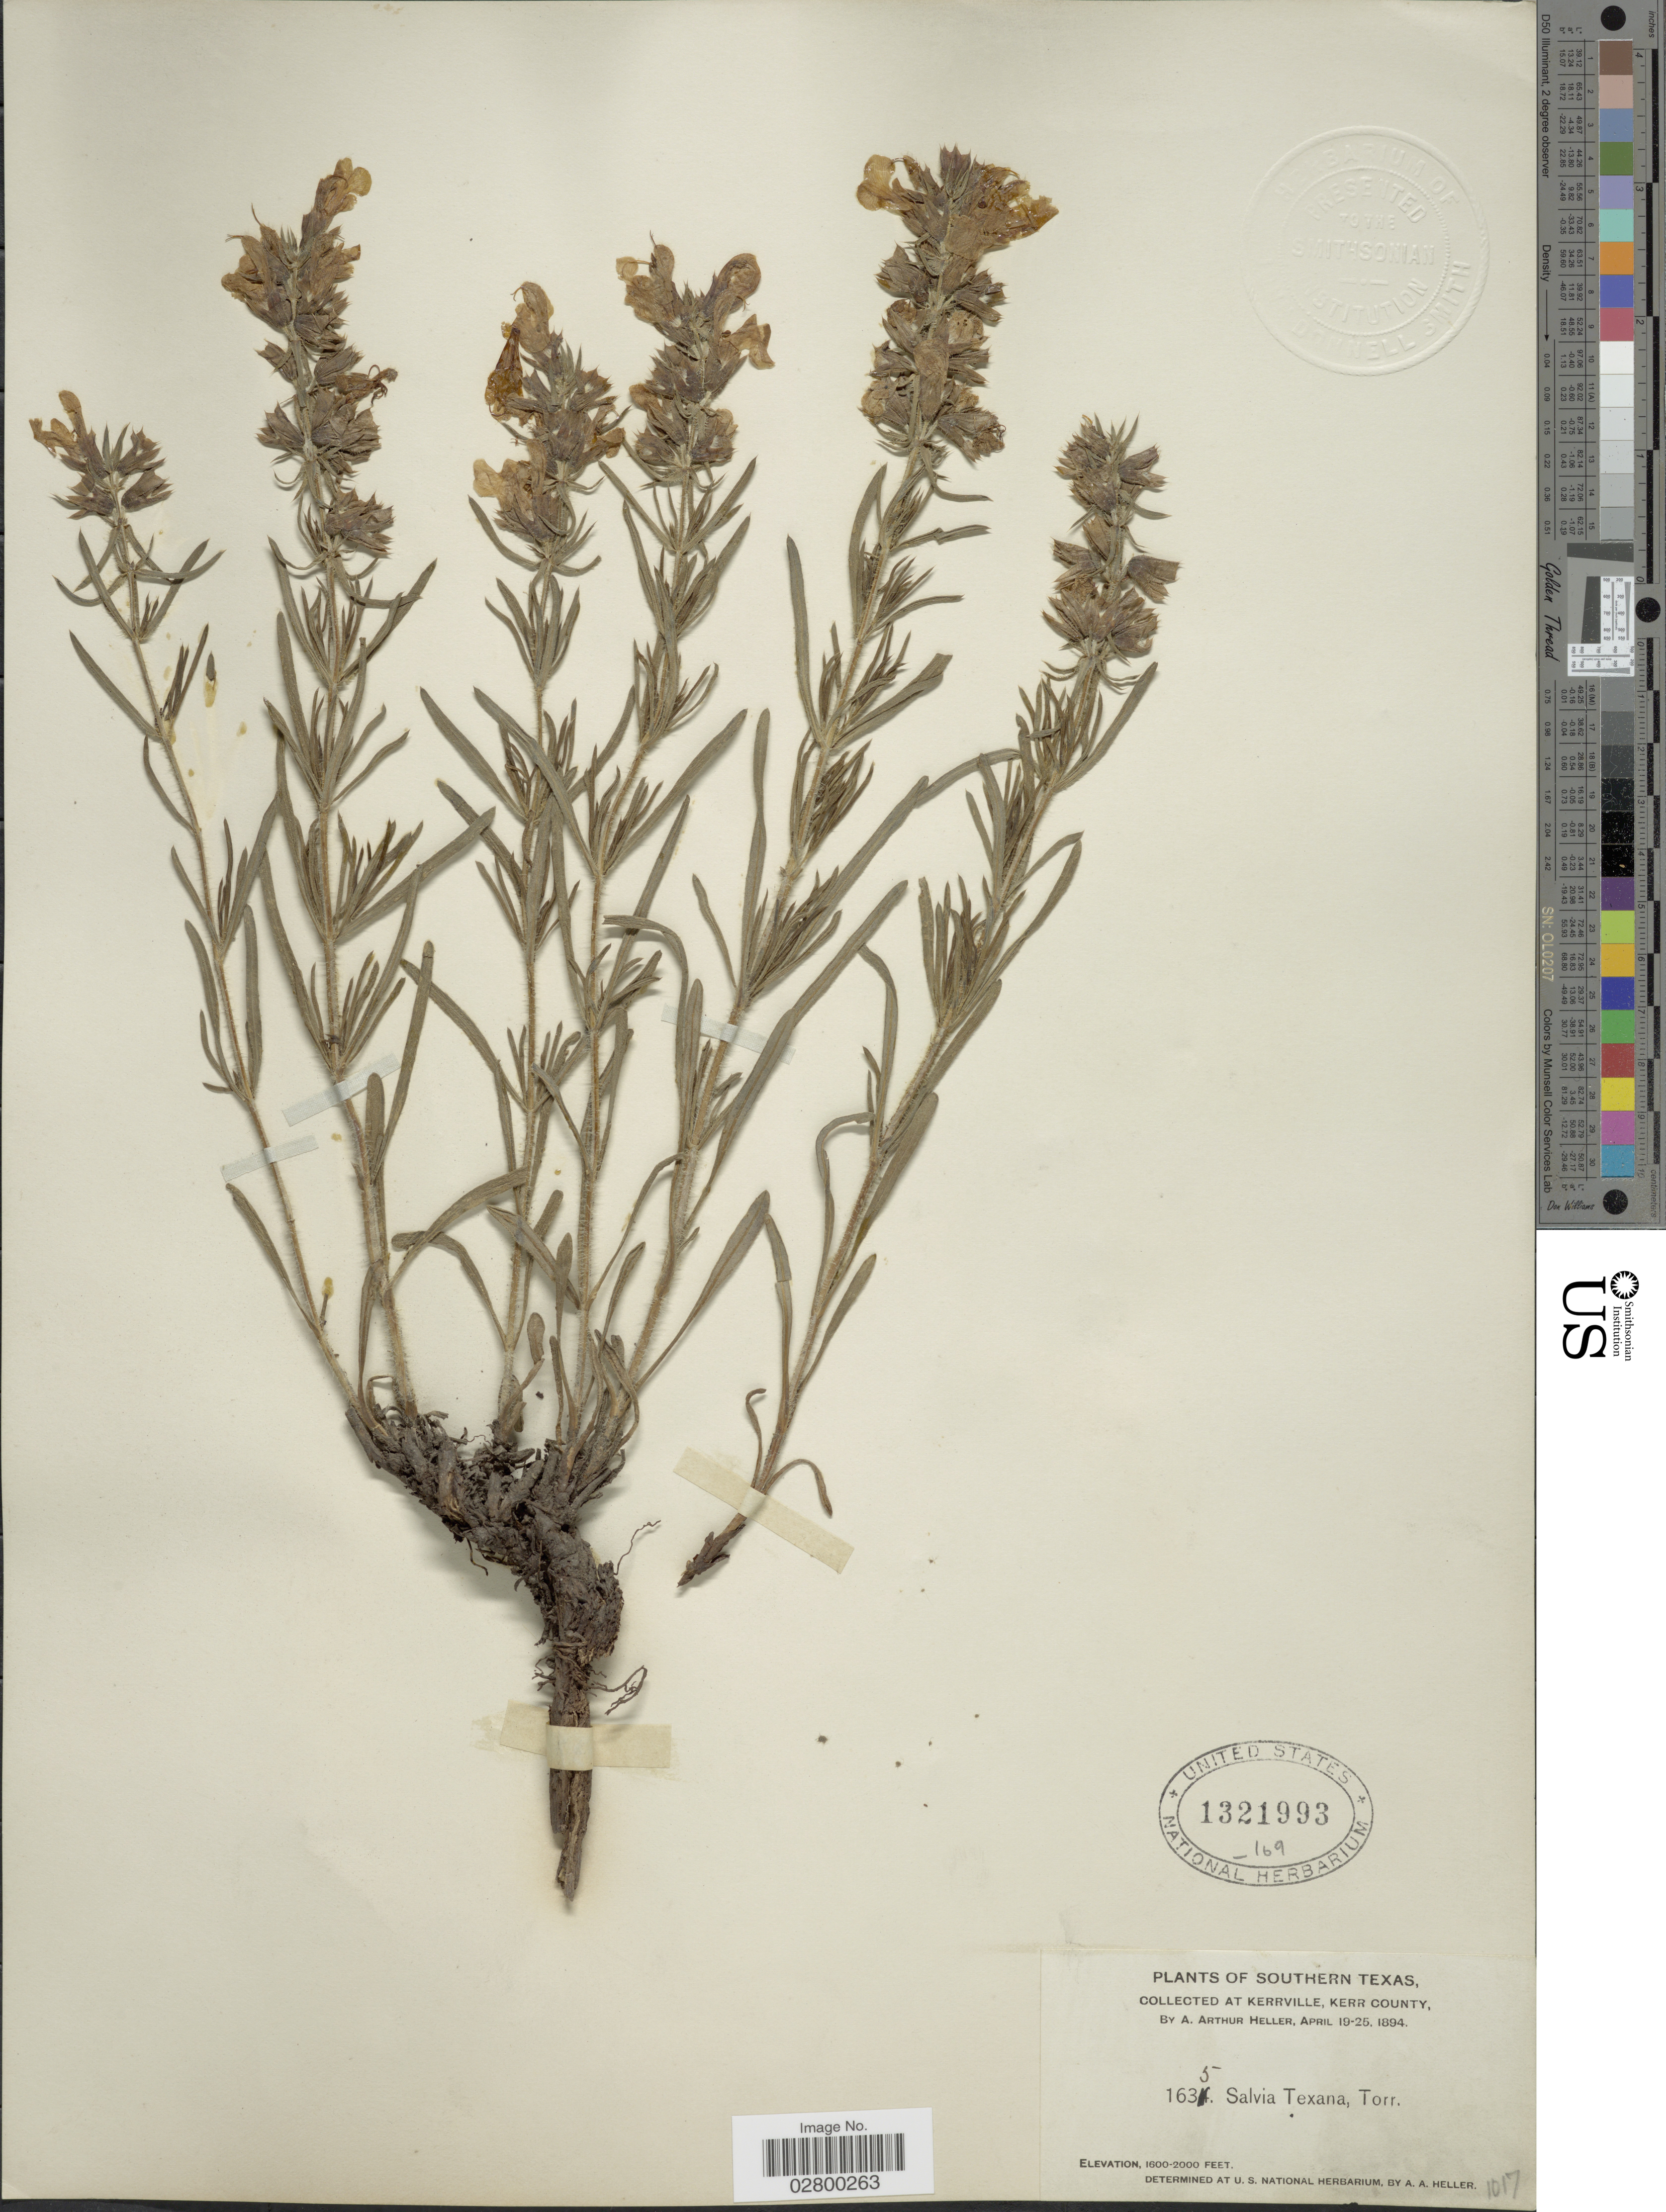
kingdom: Plantae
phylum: Tracheophyta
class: Magnoliopsida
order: Lamiales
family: Lamiaceae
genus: Salvia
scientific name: Salvia texana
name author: (Scheele) Torr.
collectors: A. A. Heller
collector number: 1635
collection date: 1894-04-19/1894-04-25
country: United States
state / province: Texas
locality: Southern Texas, At Kerrville, Kerr County.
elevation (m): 488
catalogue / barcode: US 1321993